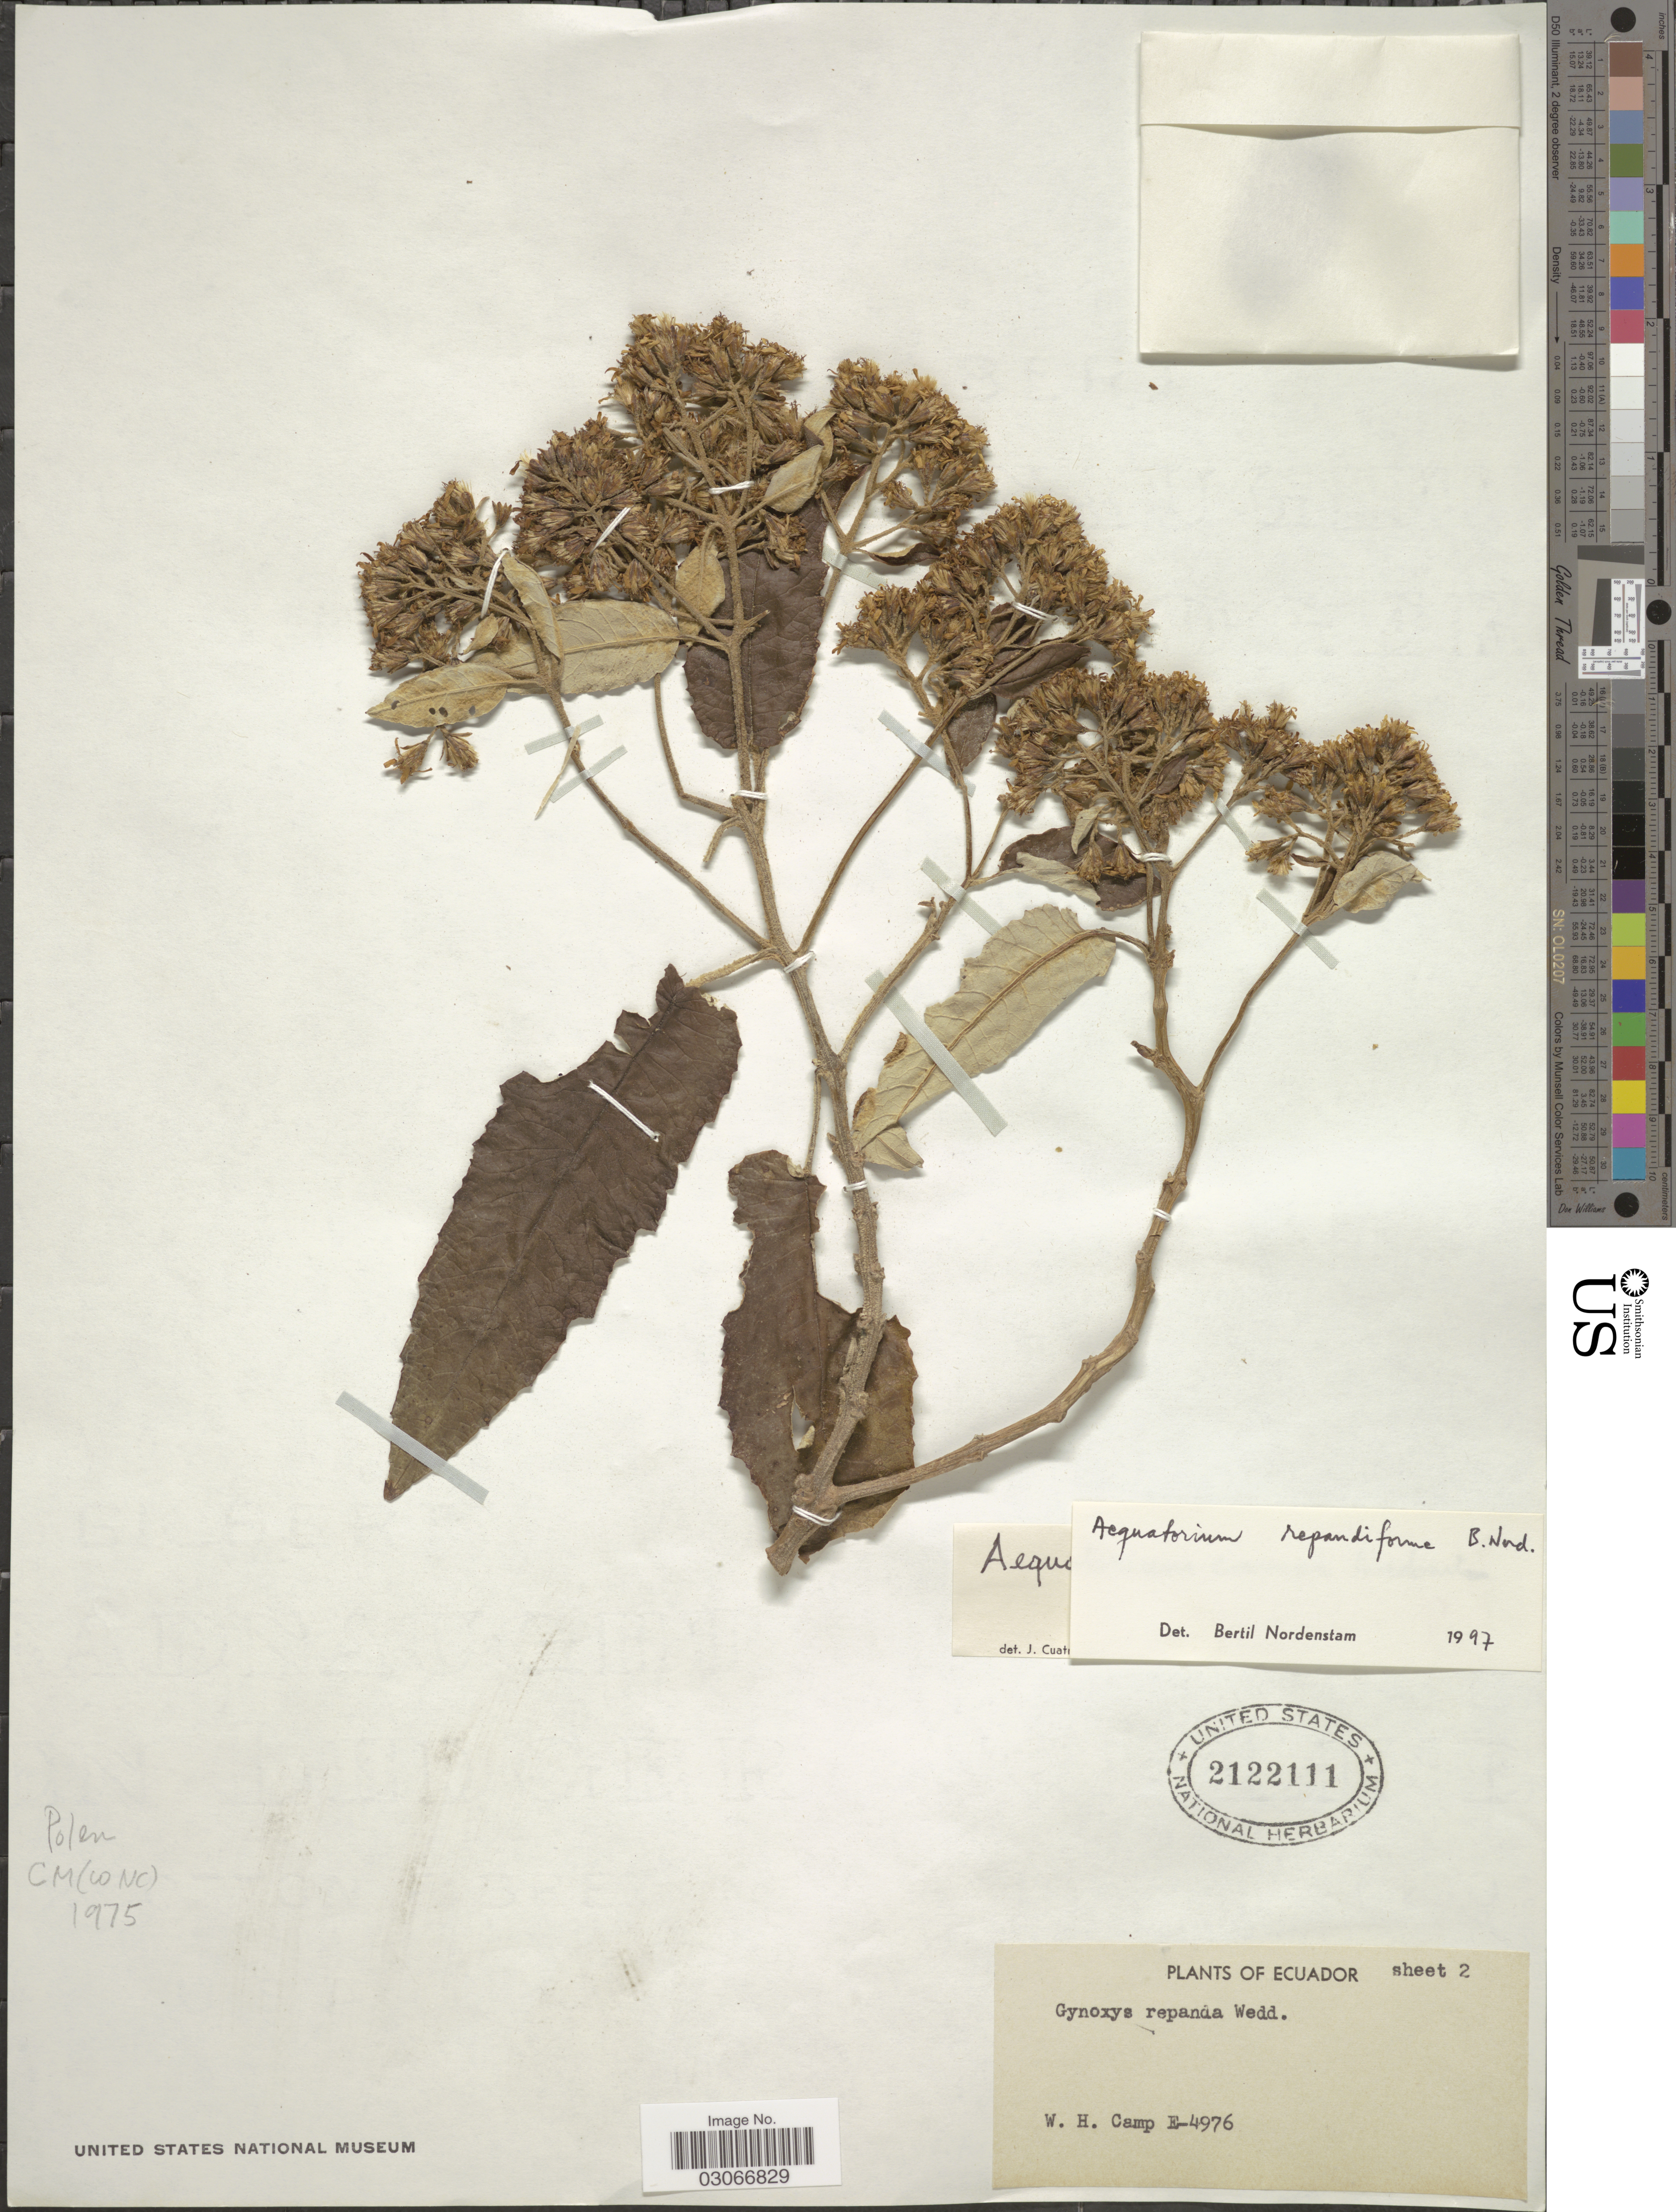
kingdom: Plantae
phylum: Tracheophyta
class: Magnoliopsida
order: Asterales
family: Asteraceae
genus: Aequatorium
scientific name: Aequatorium repandiforme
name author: B. Nord.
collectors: W. H. Camp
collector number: E-4976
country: Ecuador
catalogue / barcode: US 2122111